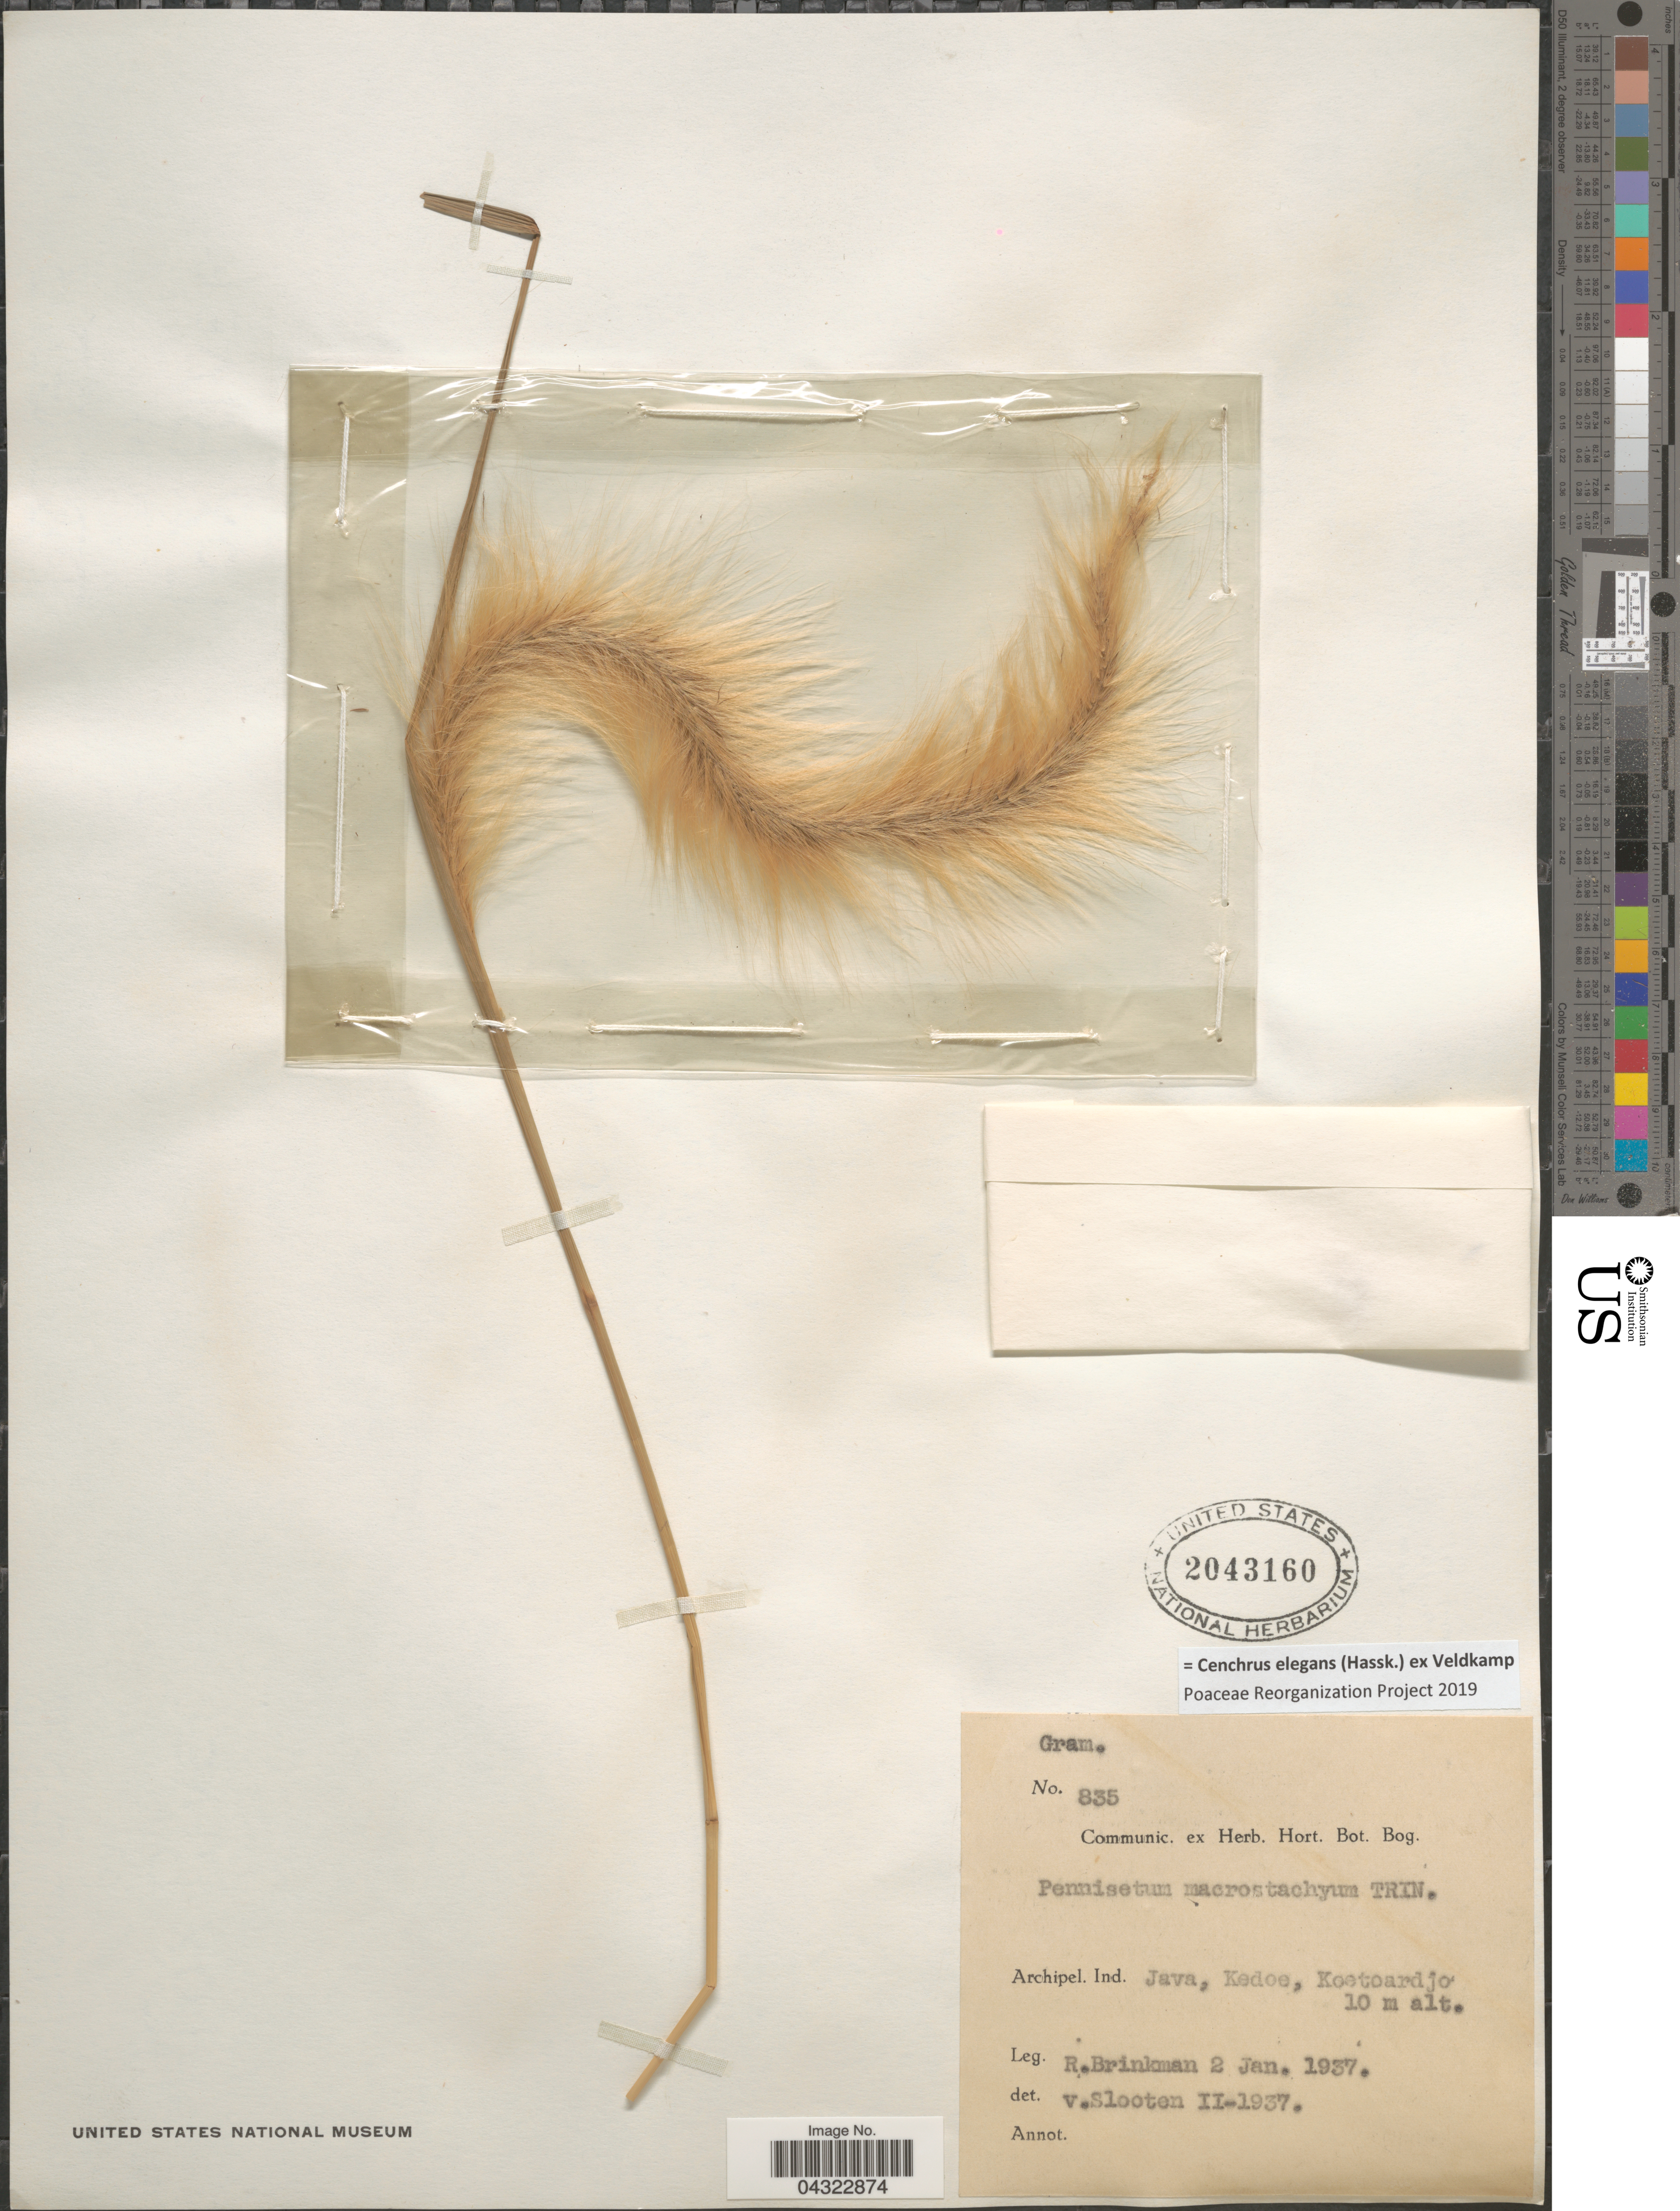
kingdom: Plantae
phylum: Tracheophyta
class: Liliopsida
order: Poales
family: Poaceae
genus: Cenchrus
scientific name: Cenchrus elegans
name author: (Hassk.) Veldkamp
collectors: R. Brinkman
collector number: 835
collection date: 1937-01-02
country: Indonesia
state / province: Java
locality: Archipel. Ind. Java, Kedoe, Koetoardjo.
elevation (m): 10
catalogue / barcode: US 2043160